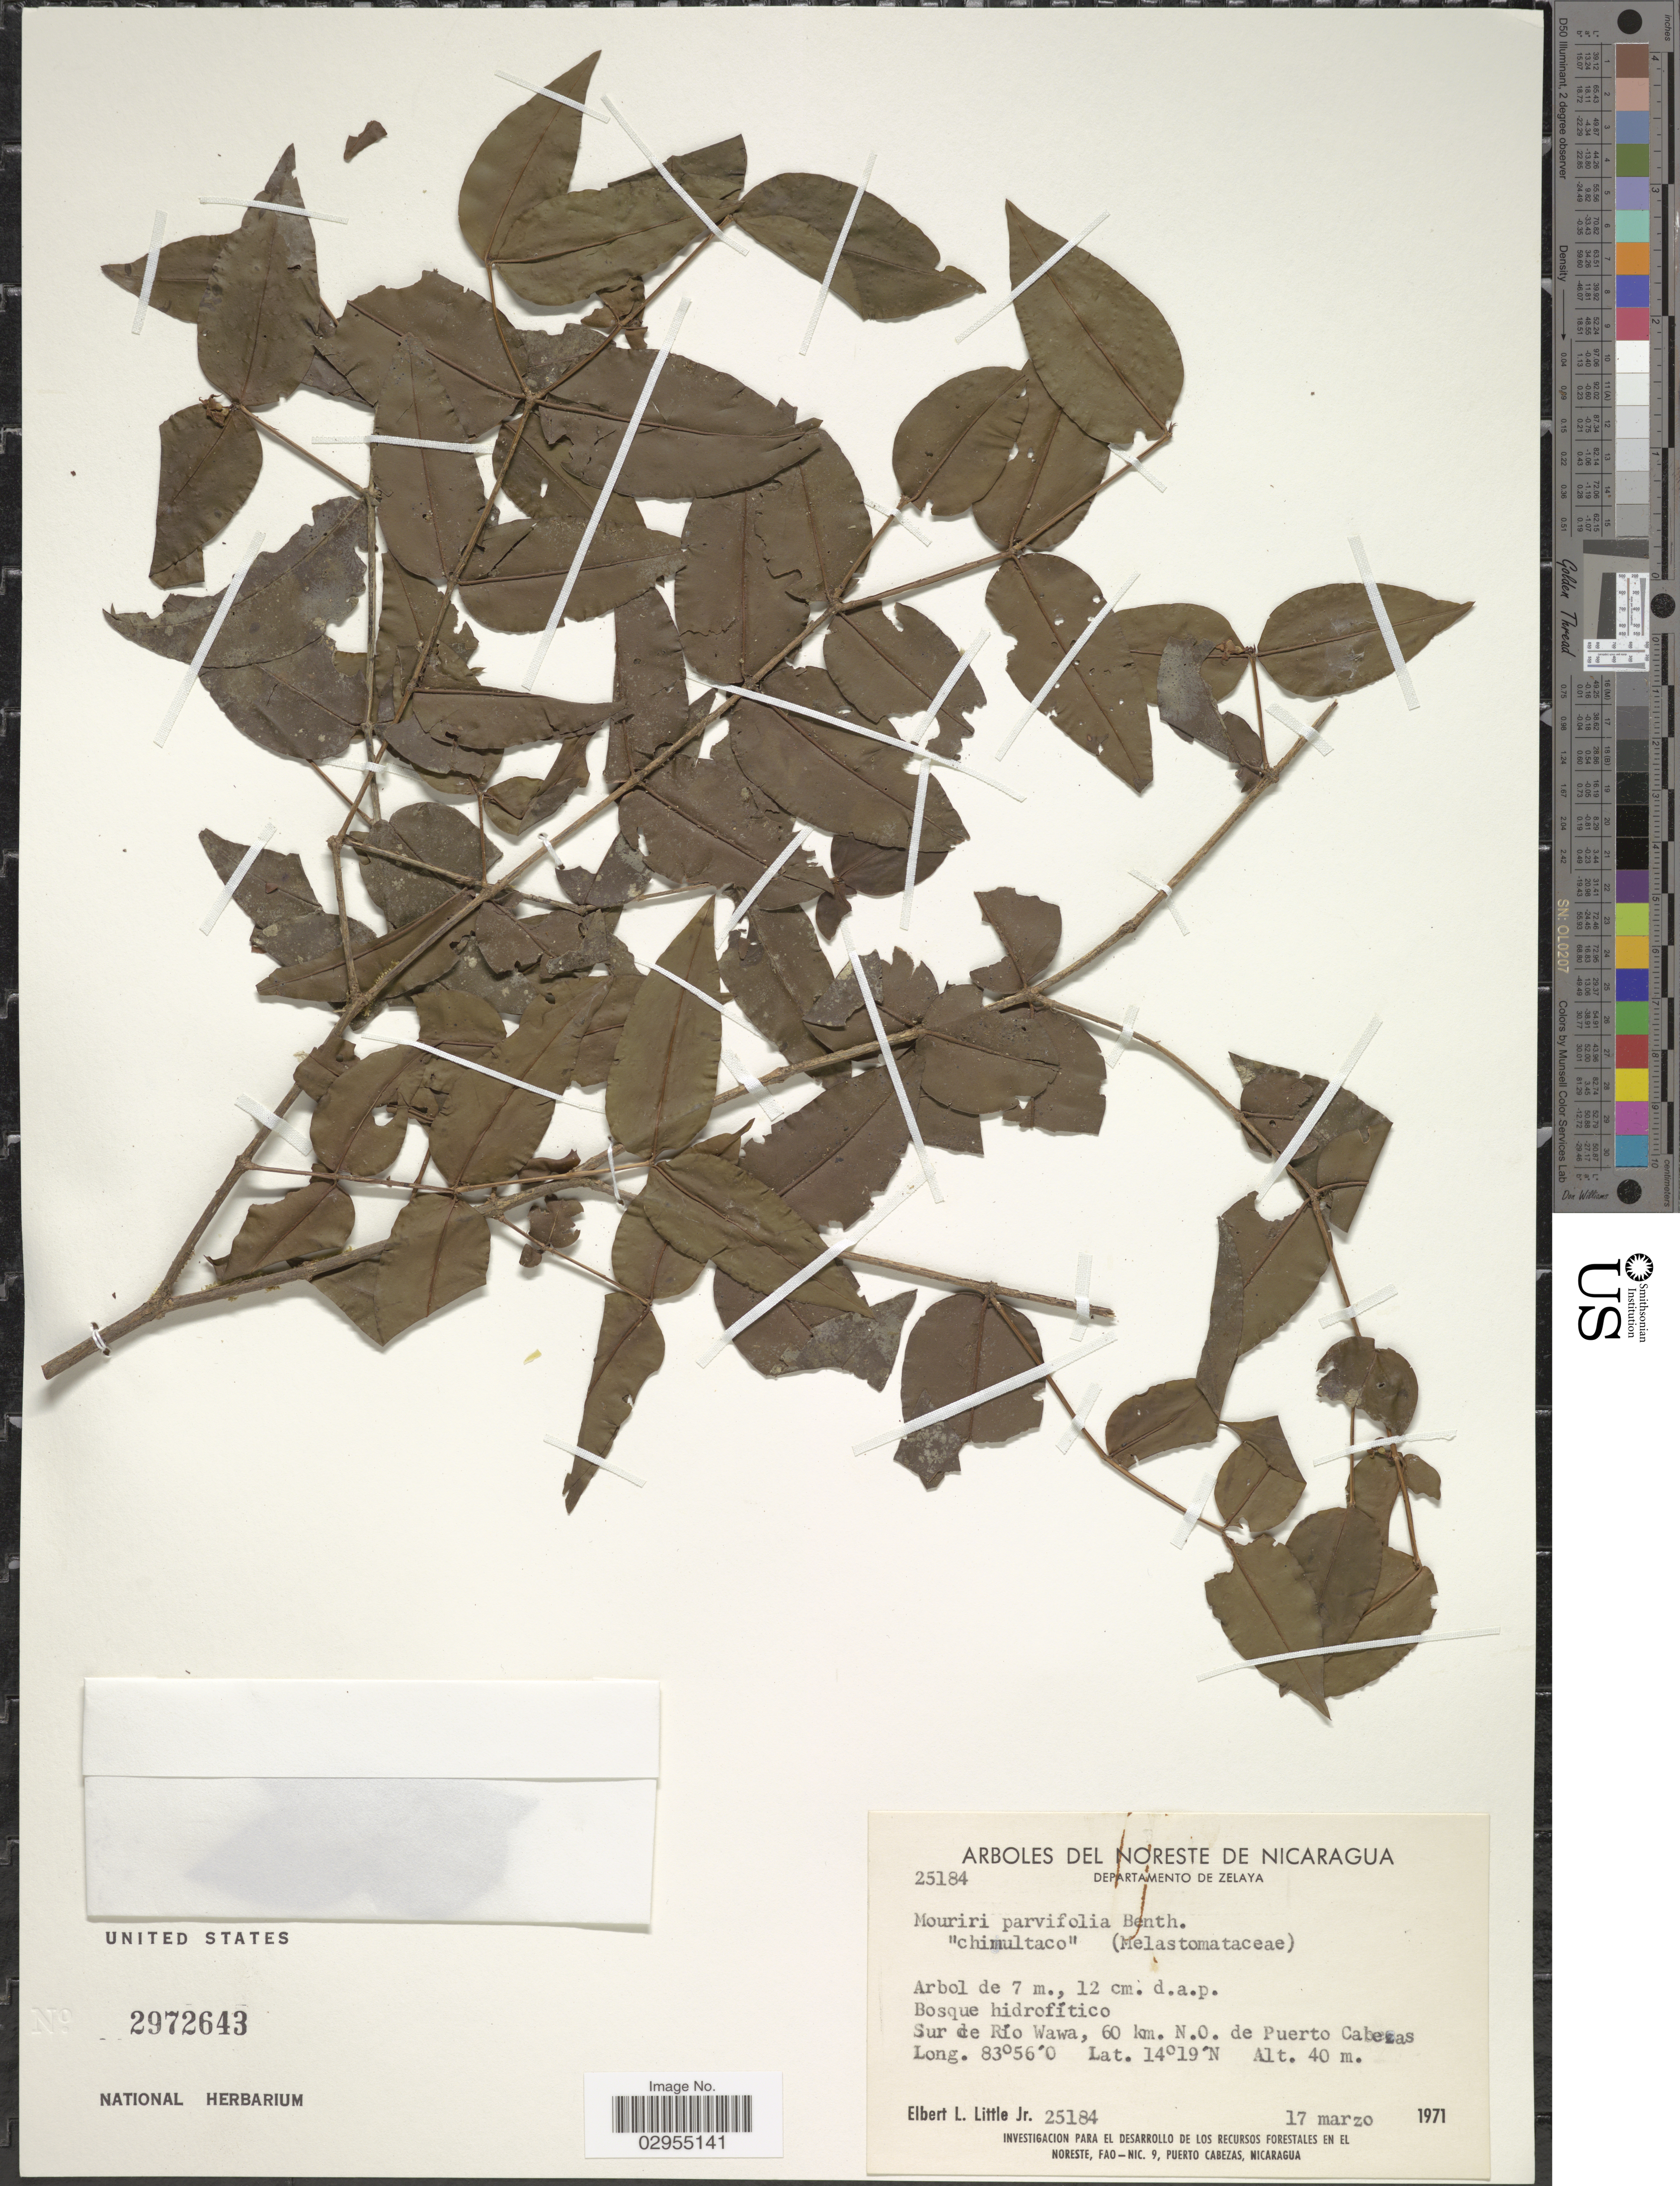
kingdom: Plantae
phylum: Tracheophyta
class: Magnoliopsida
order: Myrtales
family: Melastomataceae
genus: Mouriri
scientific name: Mouriri parvifolia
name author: Benth.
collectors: E. L. Little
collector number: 25184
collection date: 1971-03-17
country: Nicaragua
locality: Noreste de Nicaragua. Departamento de Zelaya. Sur de Río Wawa, 60 km. N.O. de Puerto Cabezas.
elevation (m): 40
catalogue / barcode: US 2972643